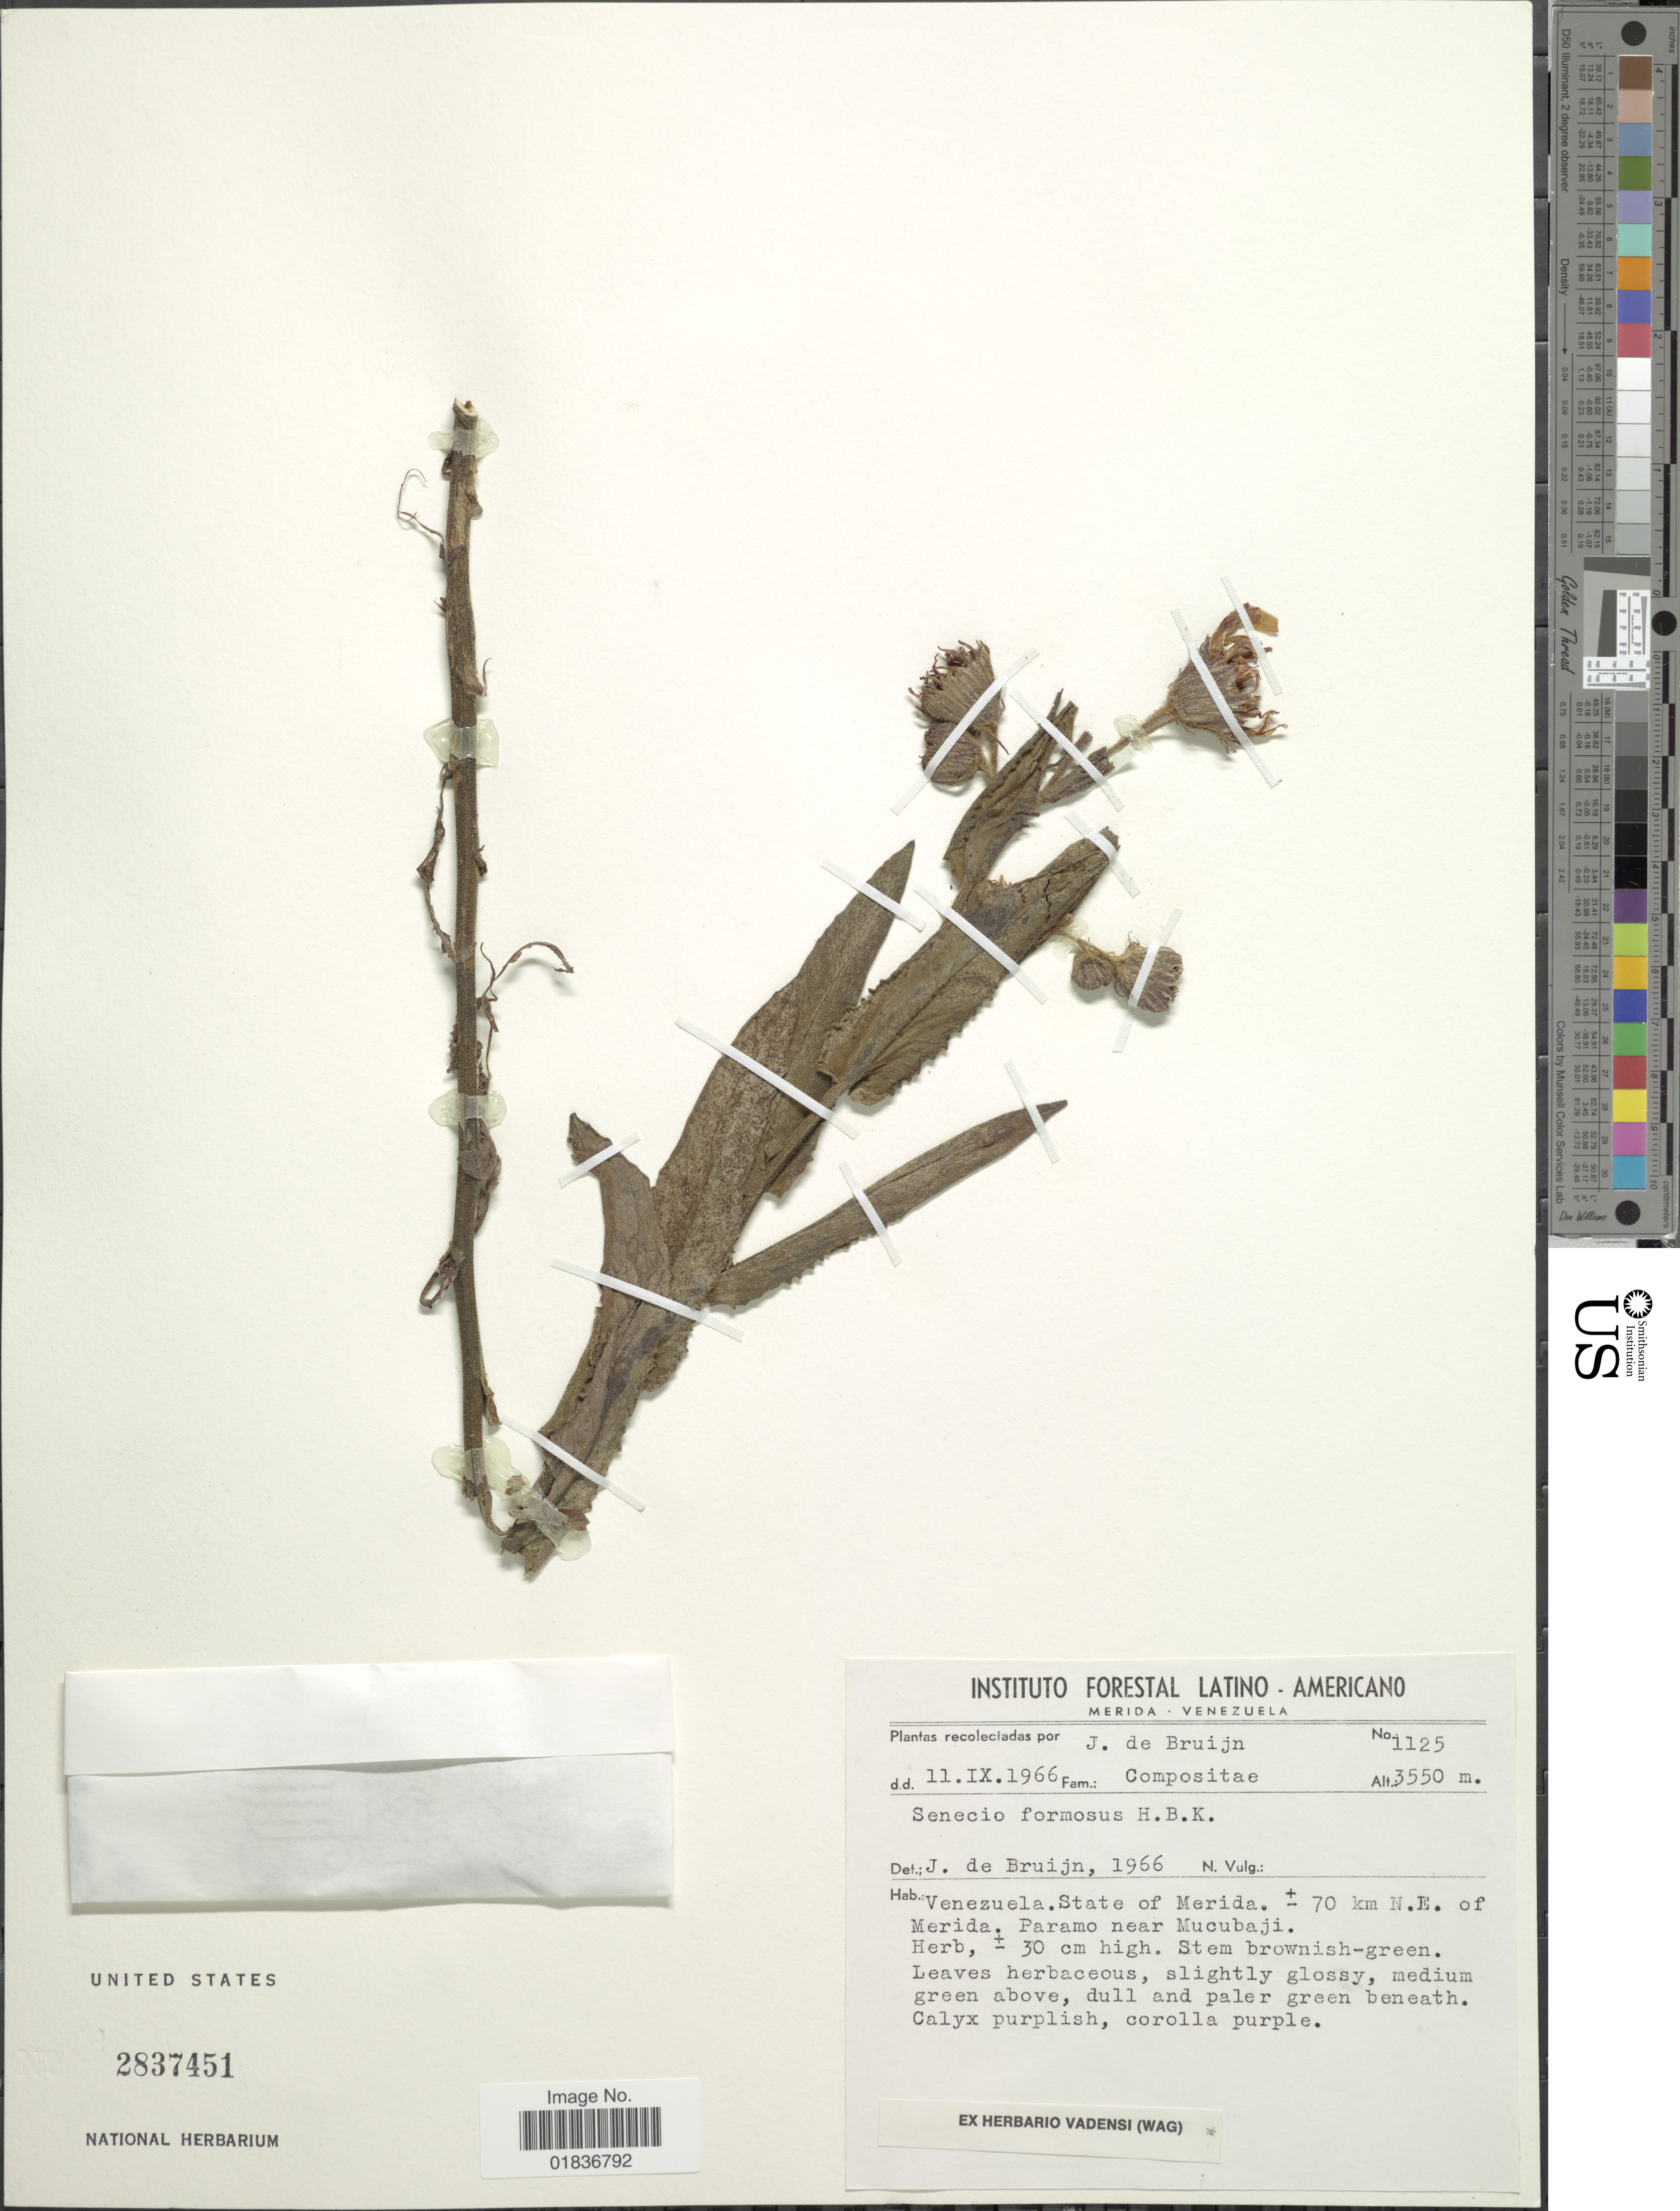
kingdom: Plantae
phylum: Tracheophyta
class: Magnoliopsida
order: Asterales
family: Asteraceae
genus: Senecio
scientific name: Senecio wedglacialis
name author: Cuatrec.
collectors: J. Bruijn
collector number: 1125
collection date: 1966-09-11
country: Venezuela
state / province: Mérida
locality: State of Merida. ± 70 km N. E. of Merida. Paramo near Mucubaji.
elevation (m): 3550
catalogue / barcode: US 2837451